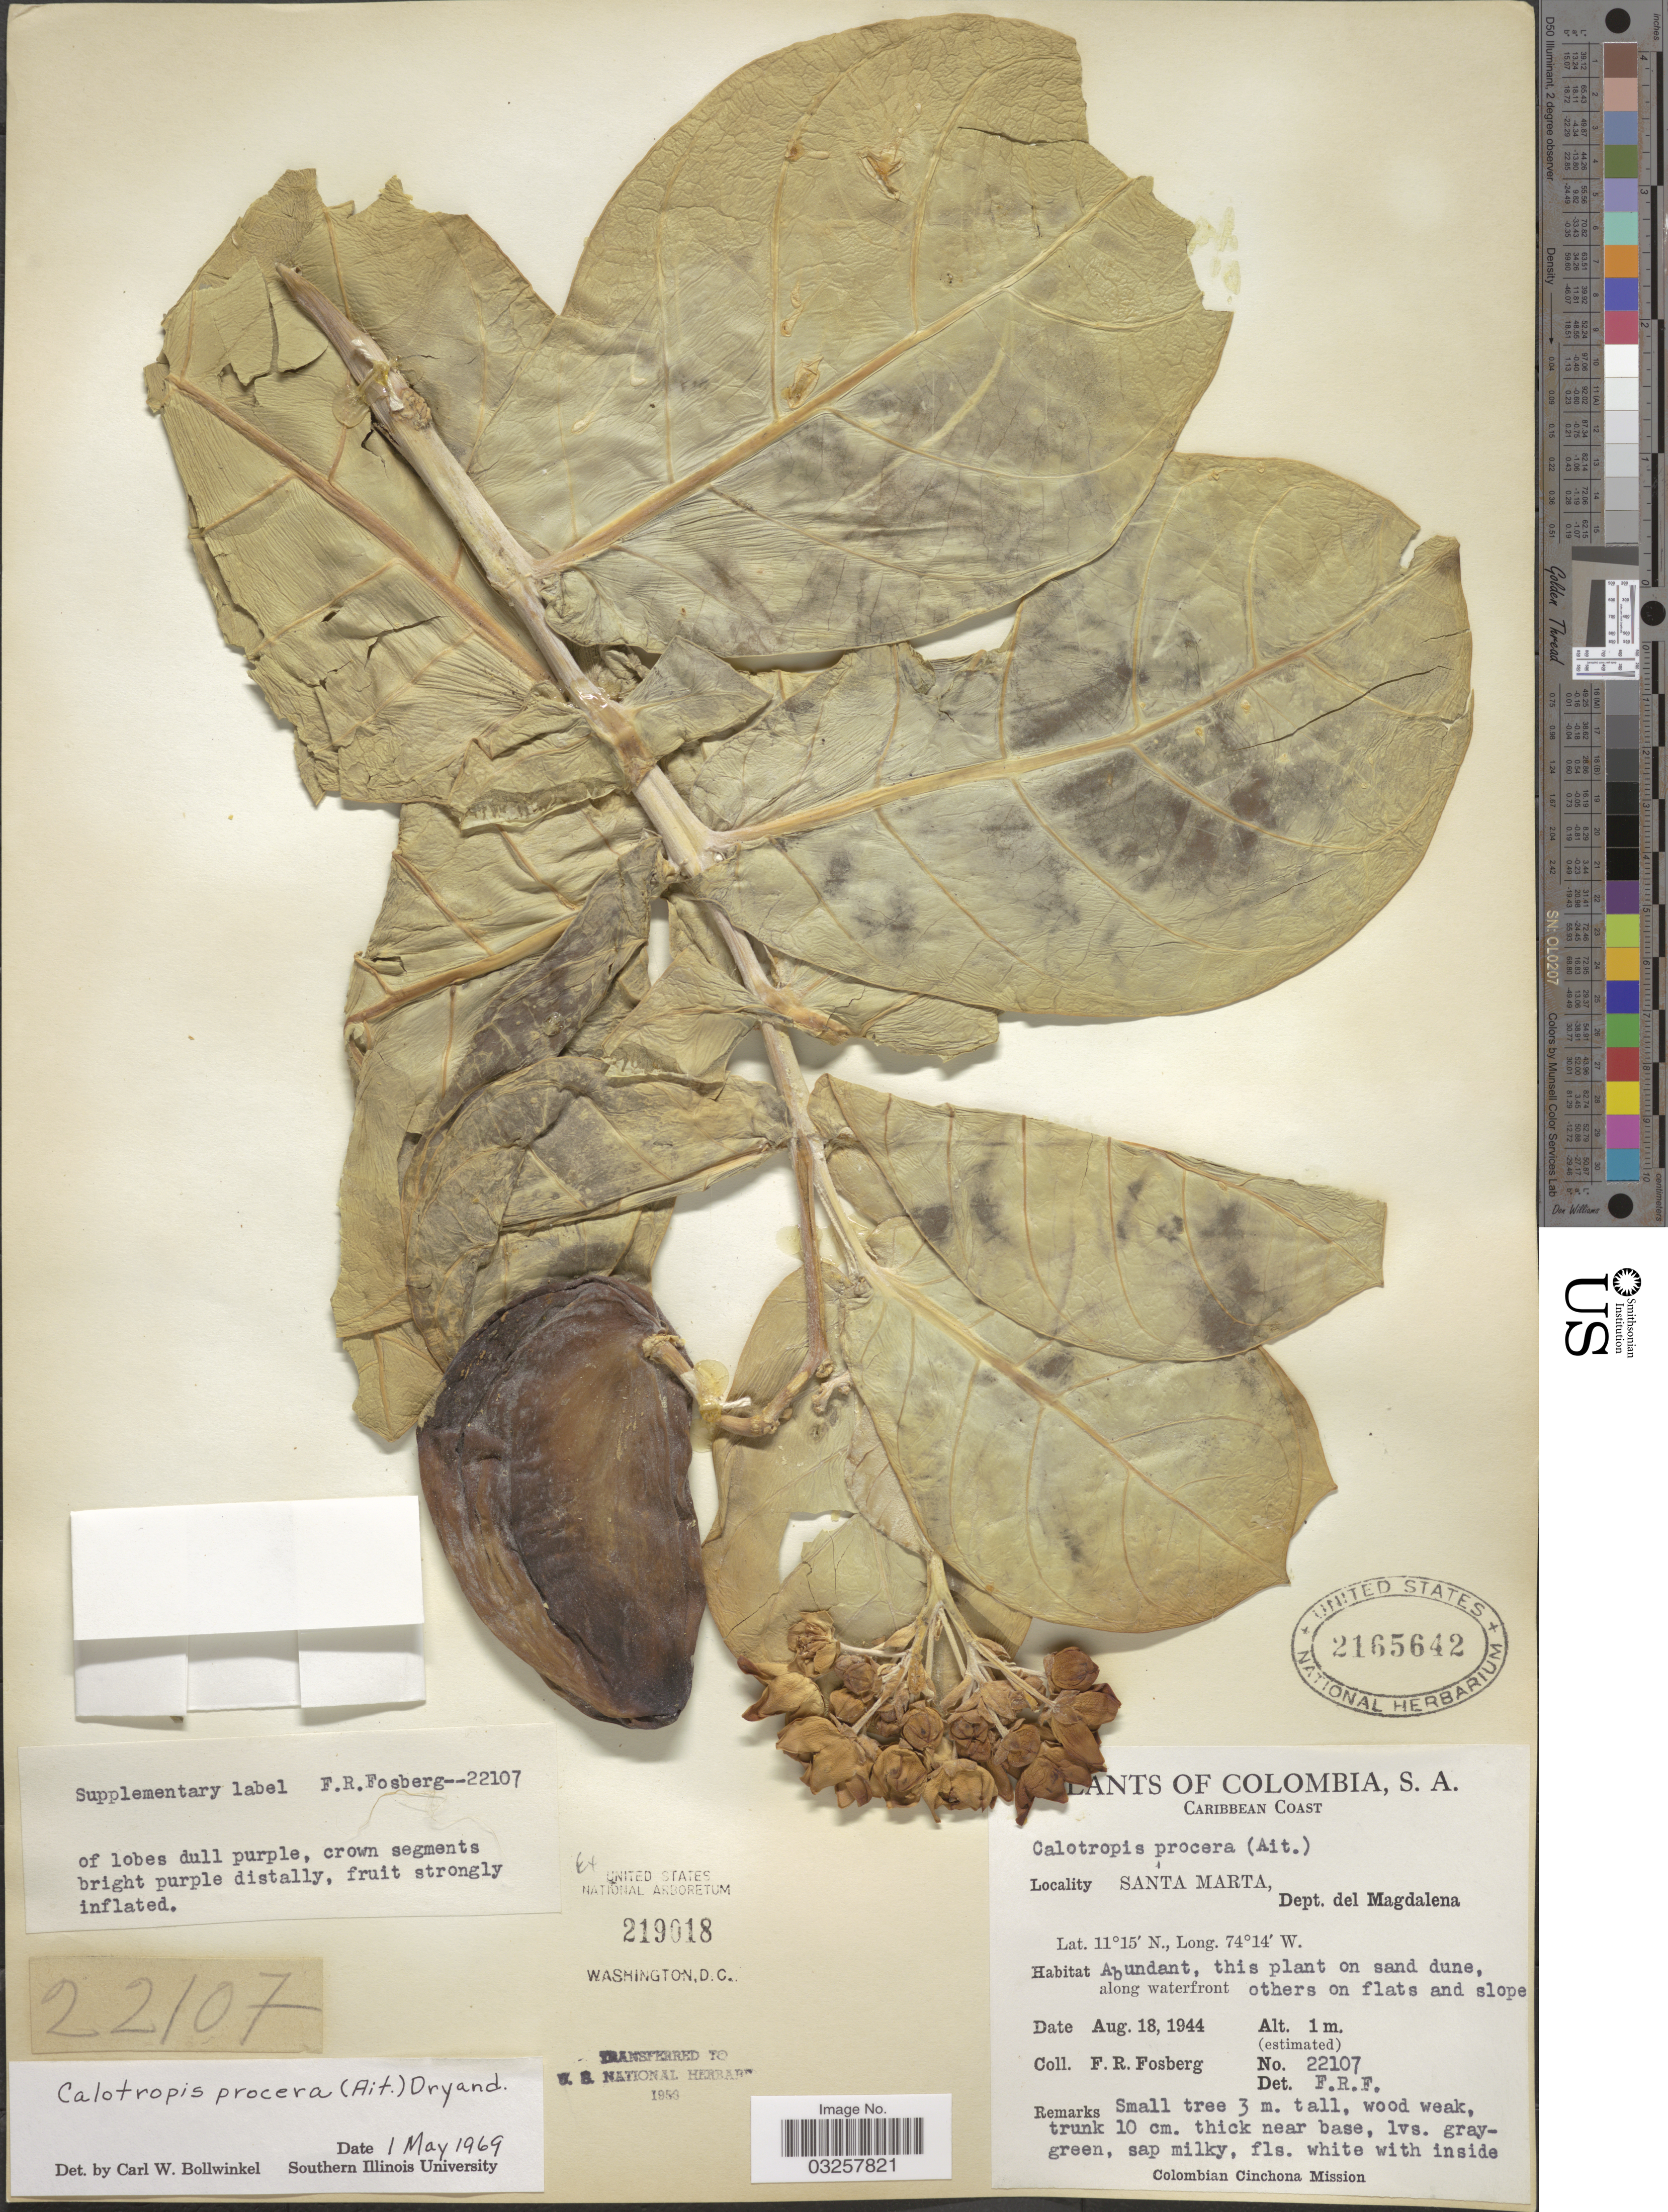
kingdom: Plantae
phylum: Tracheophyta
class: Magnoliopsida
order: Gentianales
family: Apocynaceae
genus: Calotropis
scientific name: Calotropis procera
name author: (Aiton) W.T. Aiton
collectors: F. R. Fosberg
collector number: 22107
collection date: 1944-08-18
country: Colombia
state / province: Magdalena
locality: Caribbean Coast. Santa Marta, Dept. del Magdalena.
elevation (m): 1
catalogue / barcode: US 2165642